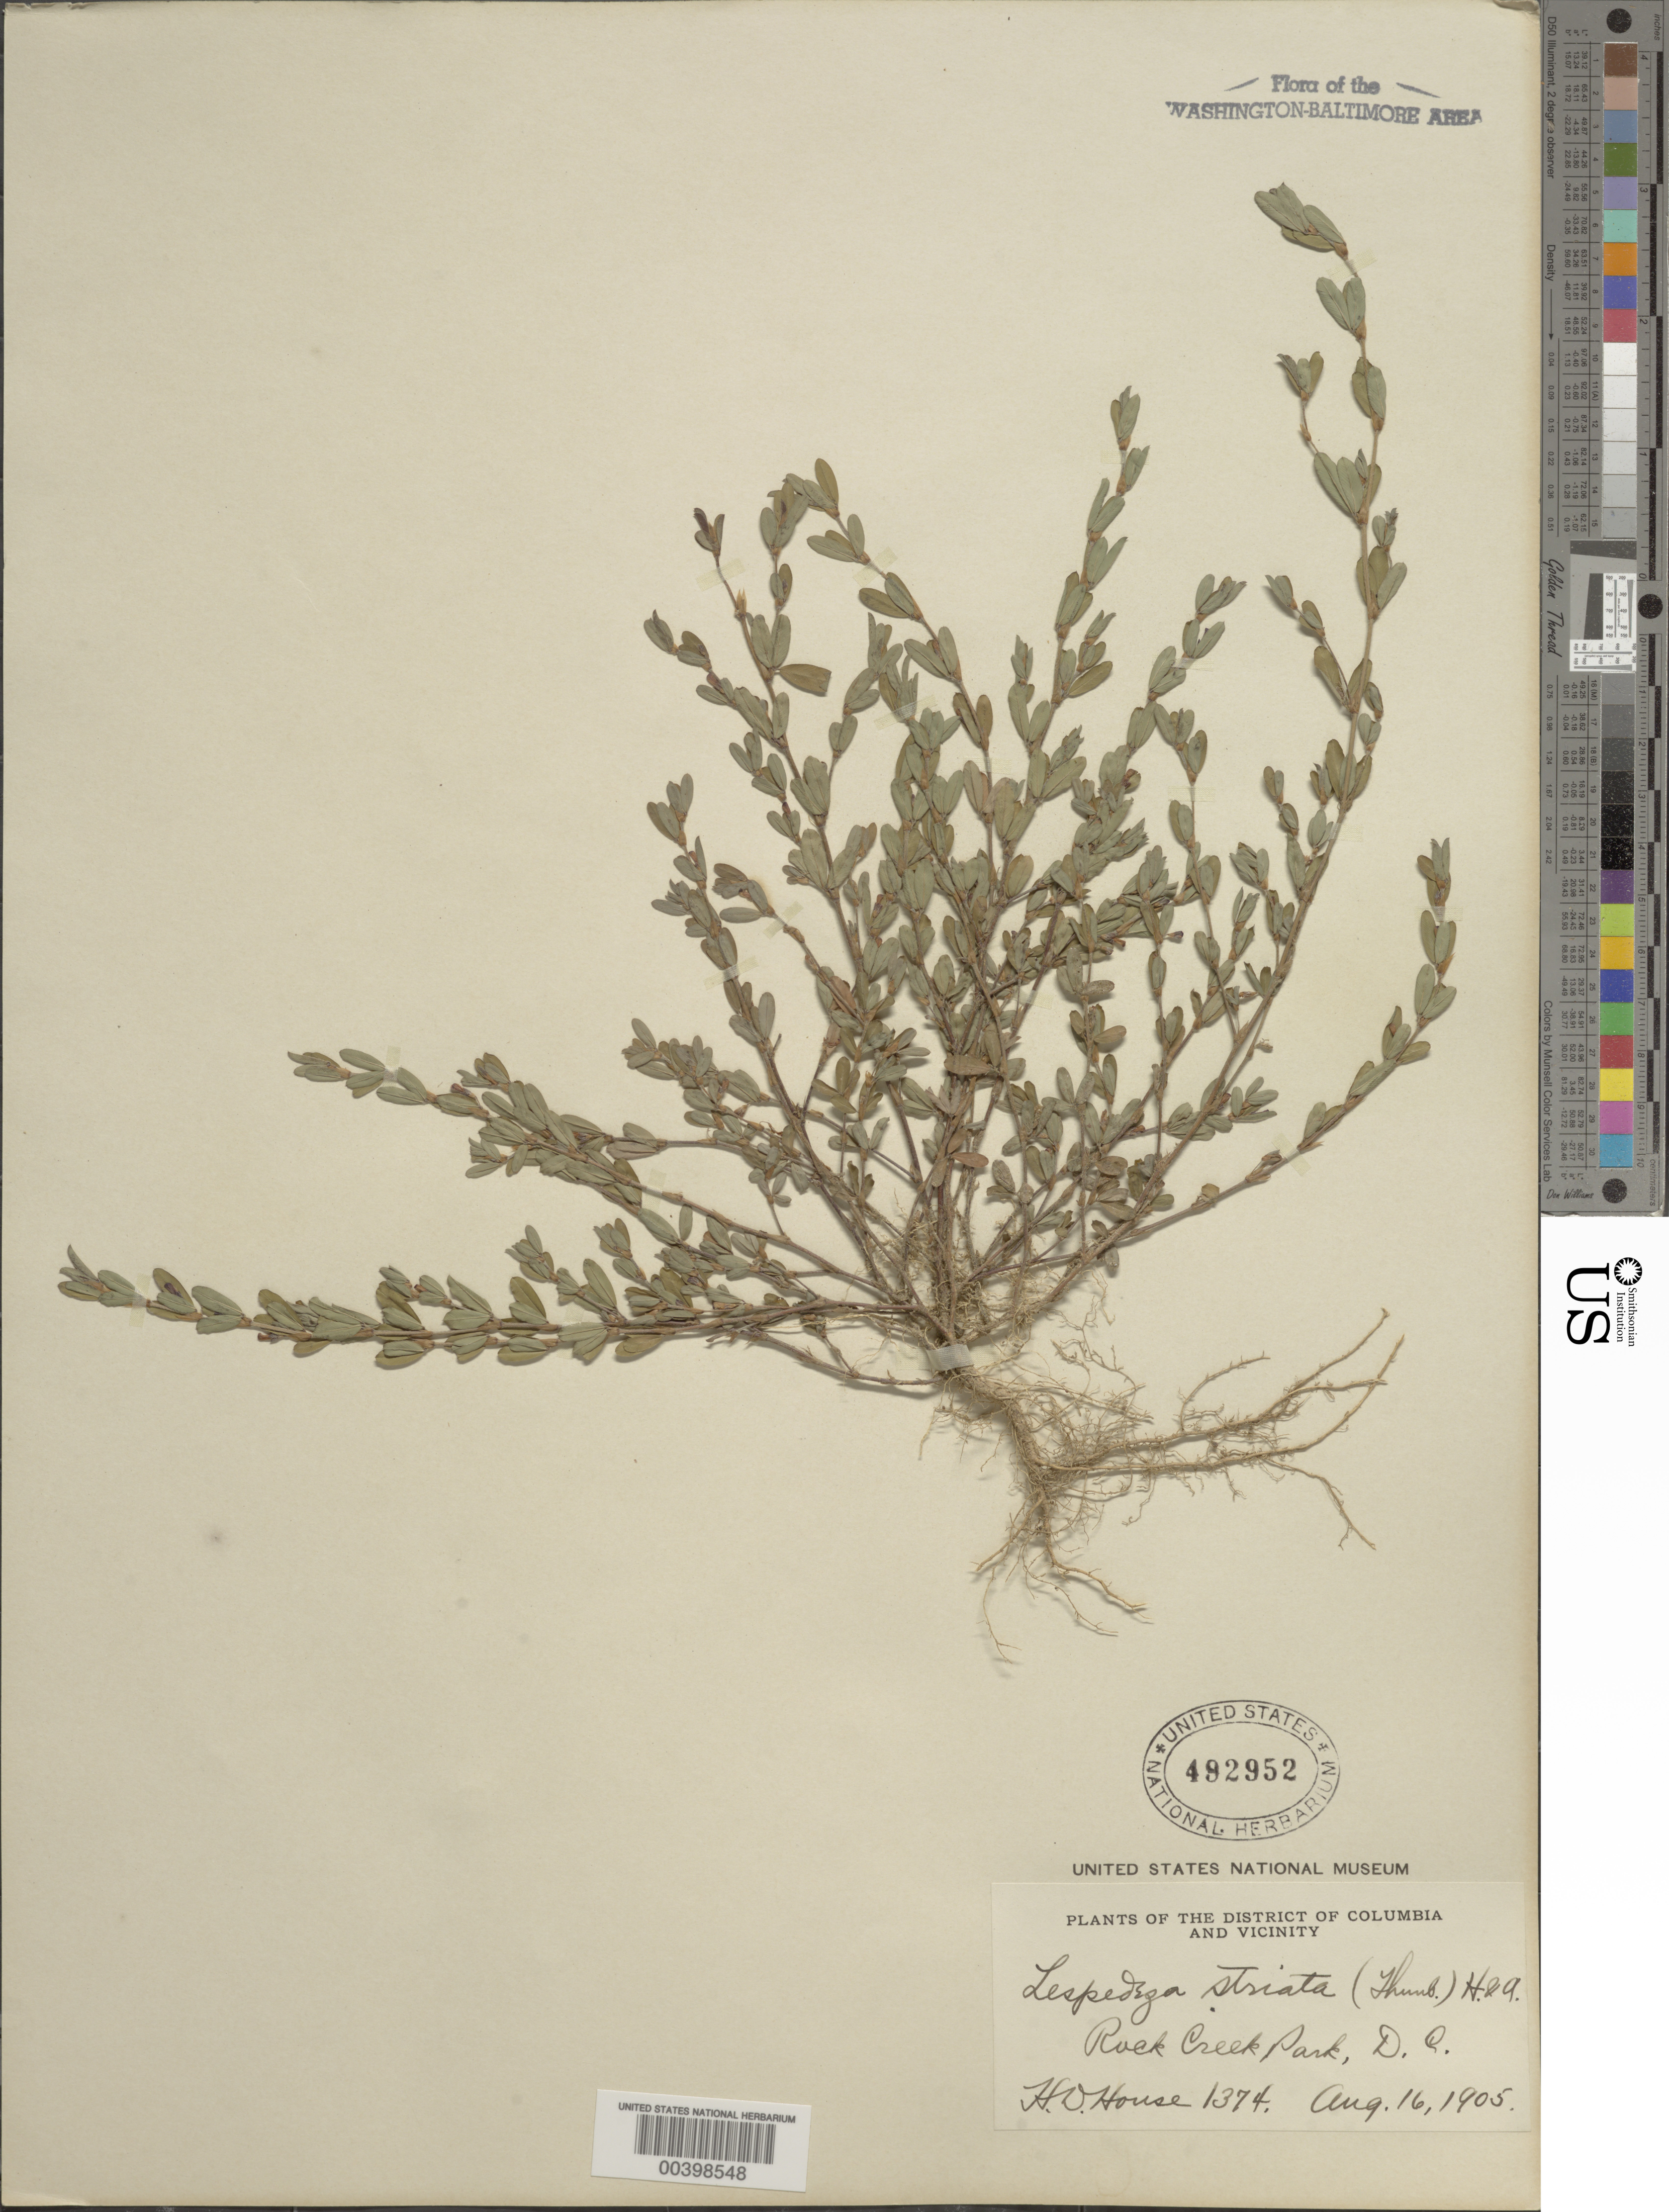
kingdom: Plantae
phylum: Tracheophyta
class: Magnoliopsida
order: Fabales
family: Fabaceae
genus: Kummerowia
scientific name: Kummerowia striata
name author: (Thunb.) Schindl.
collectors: H. D. House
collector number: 1374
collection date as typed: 16 Aug 1905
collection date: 1905-08-16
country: United States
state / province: District of Columbia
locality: Rock Creek Park Rock Creek Park and vicinity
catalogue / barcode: US 492952